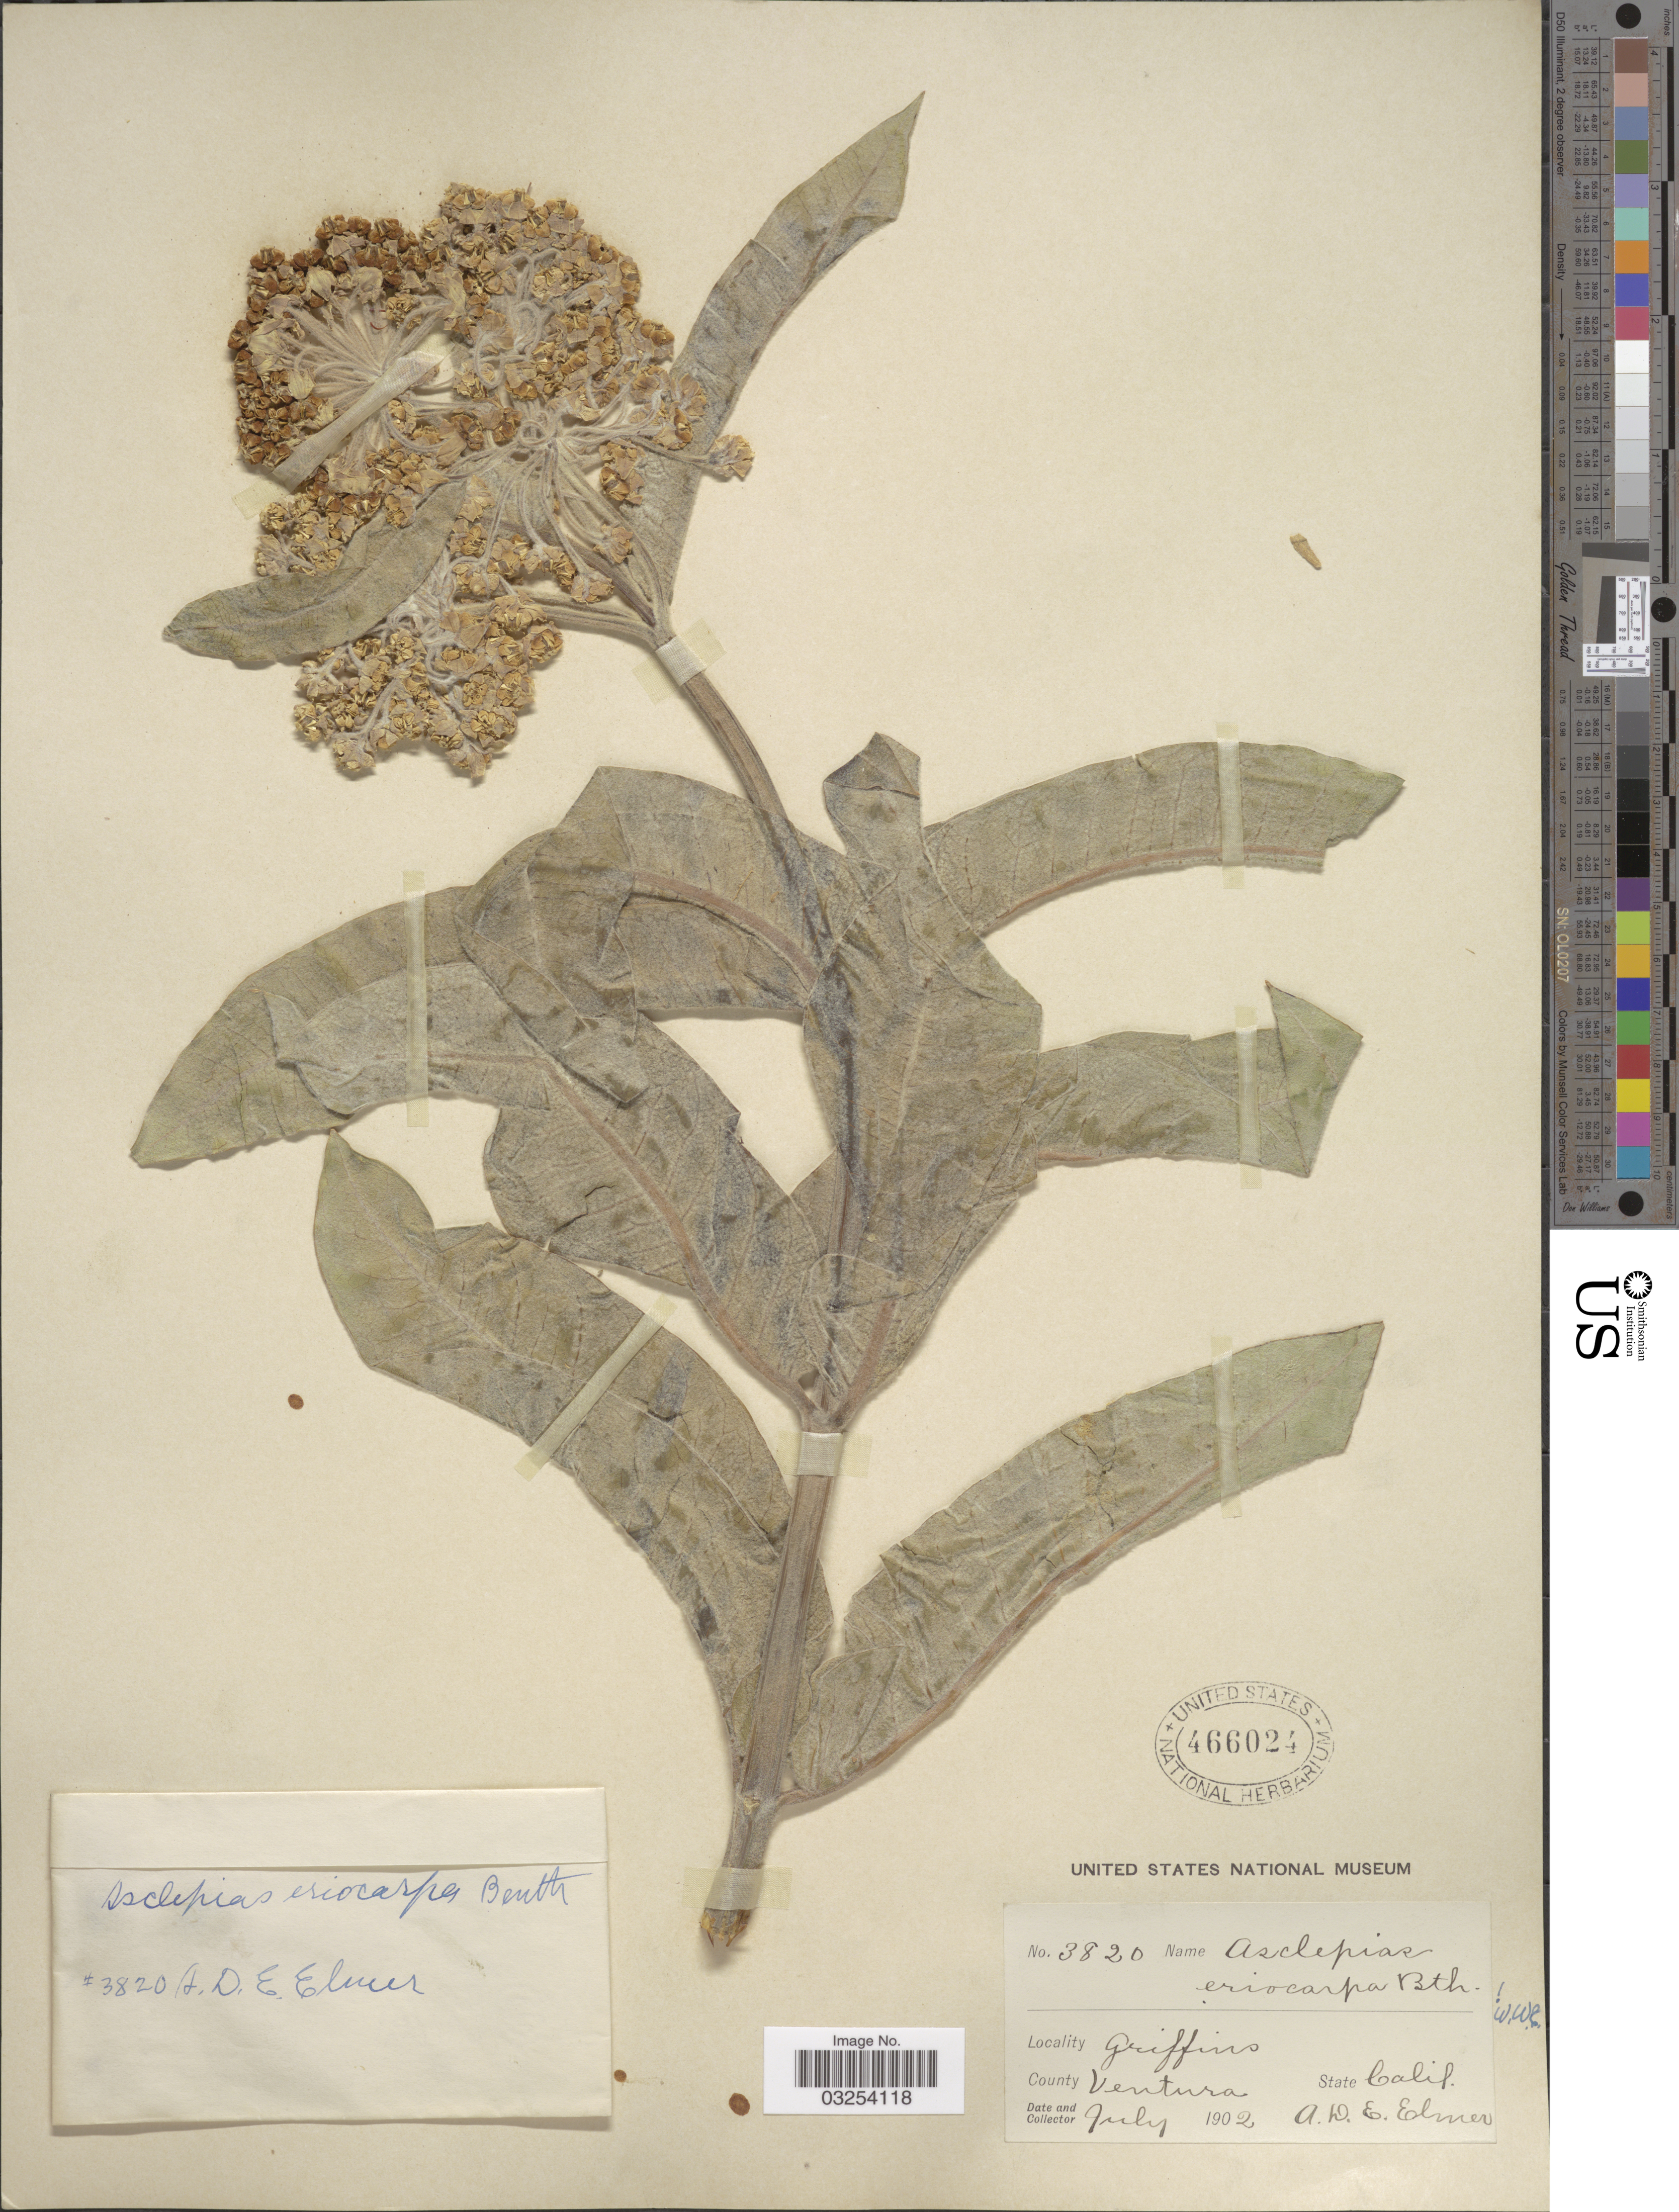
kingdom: Plantae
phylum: Tracheophyta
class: Magnoliopsida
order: Gentianales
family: Apocynaceae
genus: Asclepias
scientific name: Asclepias eriocarpa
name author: Benth.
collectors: A. D. E. Elmer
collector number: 3820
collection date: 1902-07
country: United States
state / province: California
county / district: Ventura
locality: County Ventura. Griffins.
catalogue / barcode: US 466024